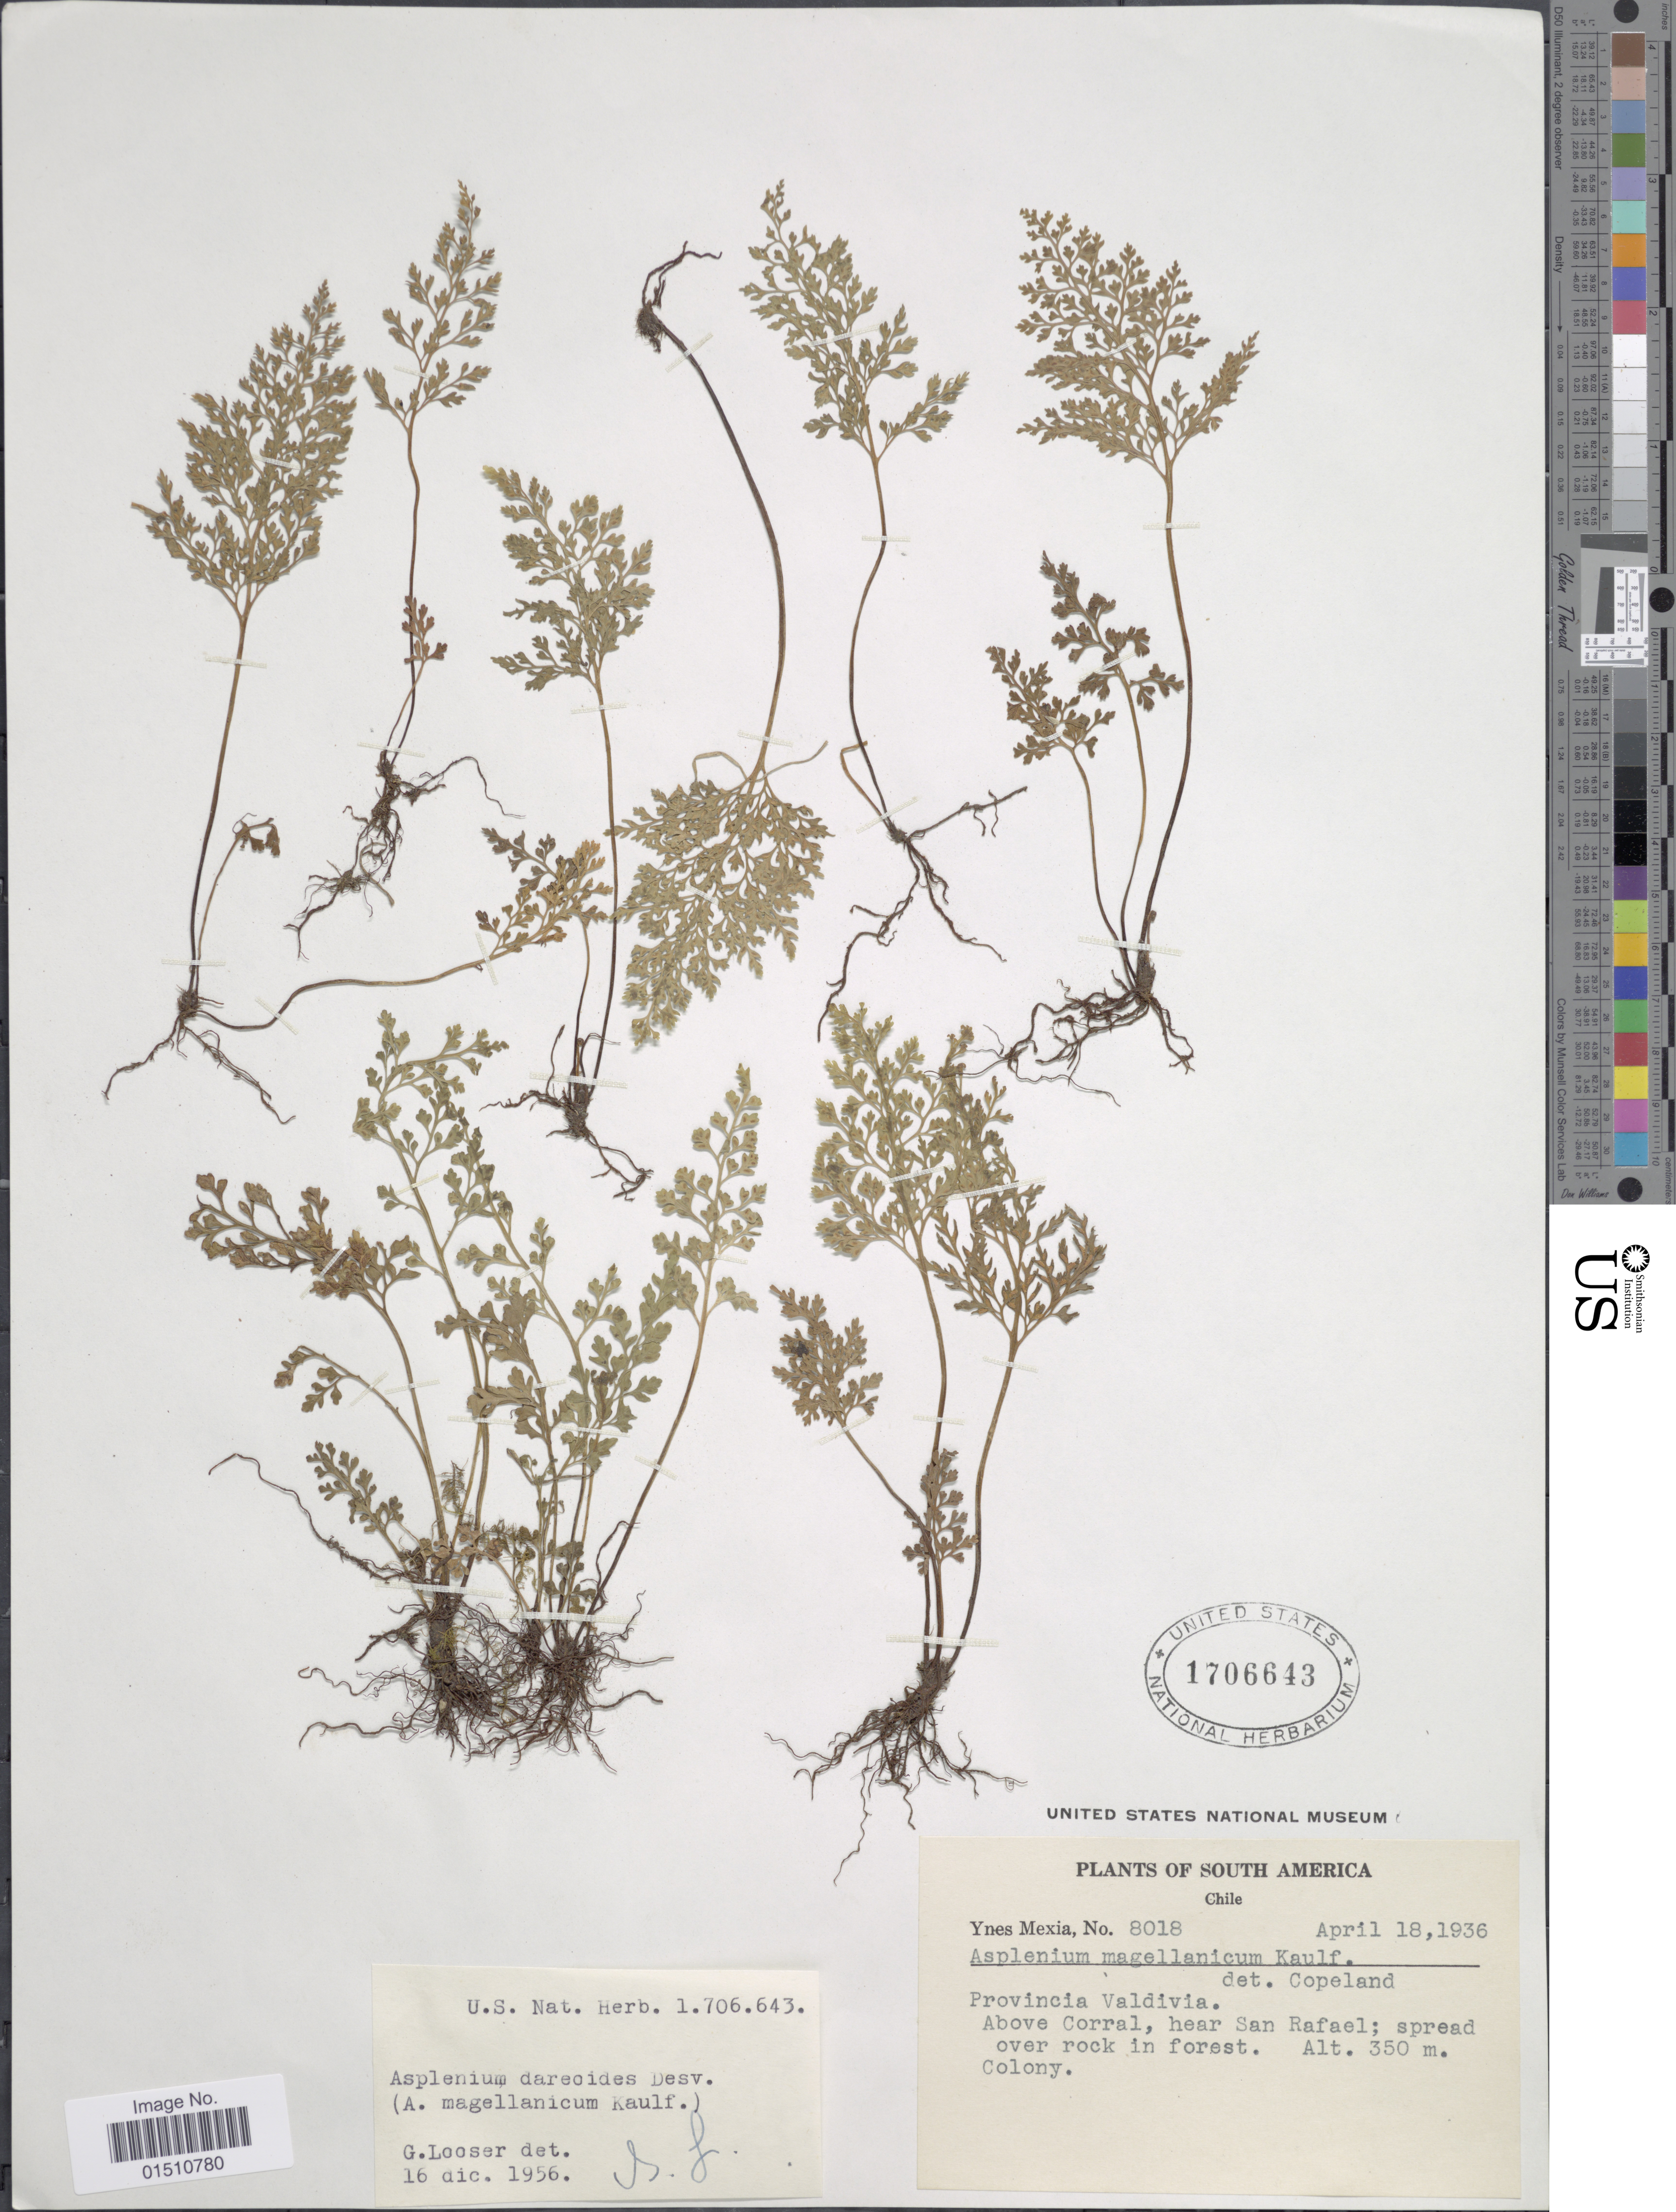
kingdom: Plantae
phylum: Tracheophyta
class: Polypodiopsida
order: Polypodiales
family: Aspleniaceae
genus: Asplenium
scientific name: Asplenium dareoides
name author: Desv.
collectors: Y. Mexia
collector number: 8018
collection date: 1936-04-18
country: Chile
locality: South America, Chile, Provincia Valdivia. above Corral, hear San Rafael.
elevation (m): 350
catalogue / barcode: US 1706643